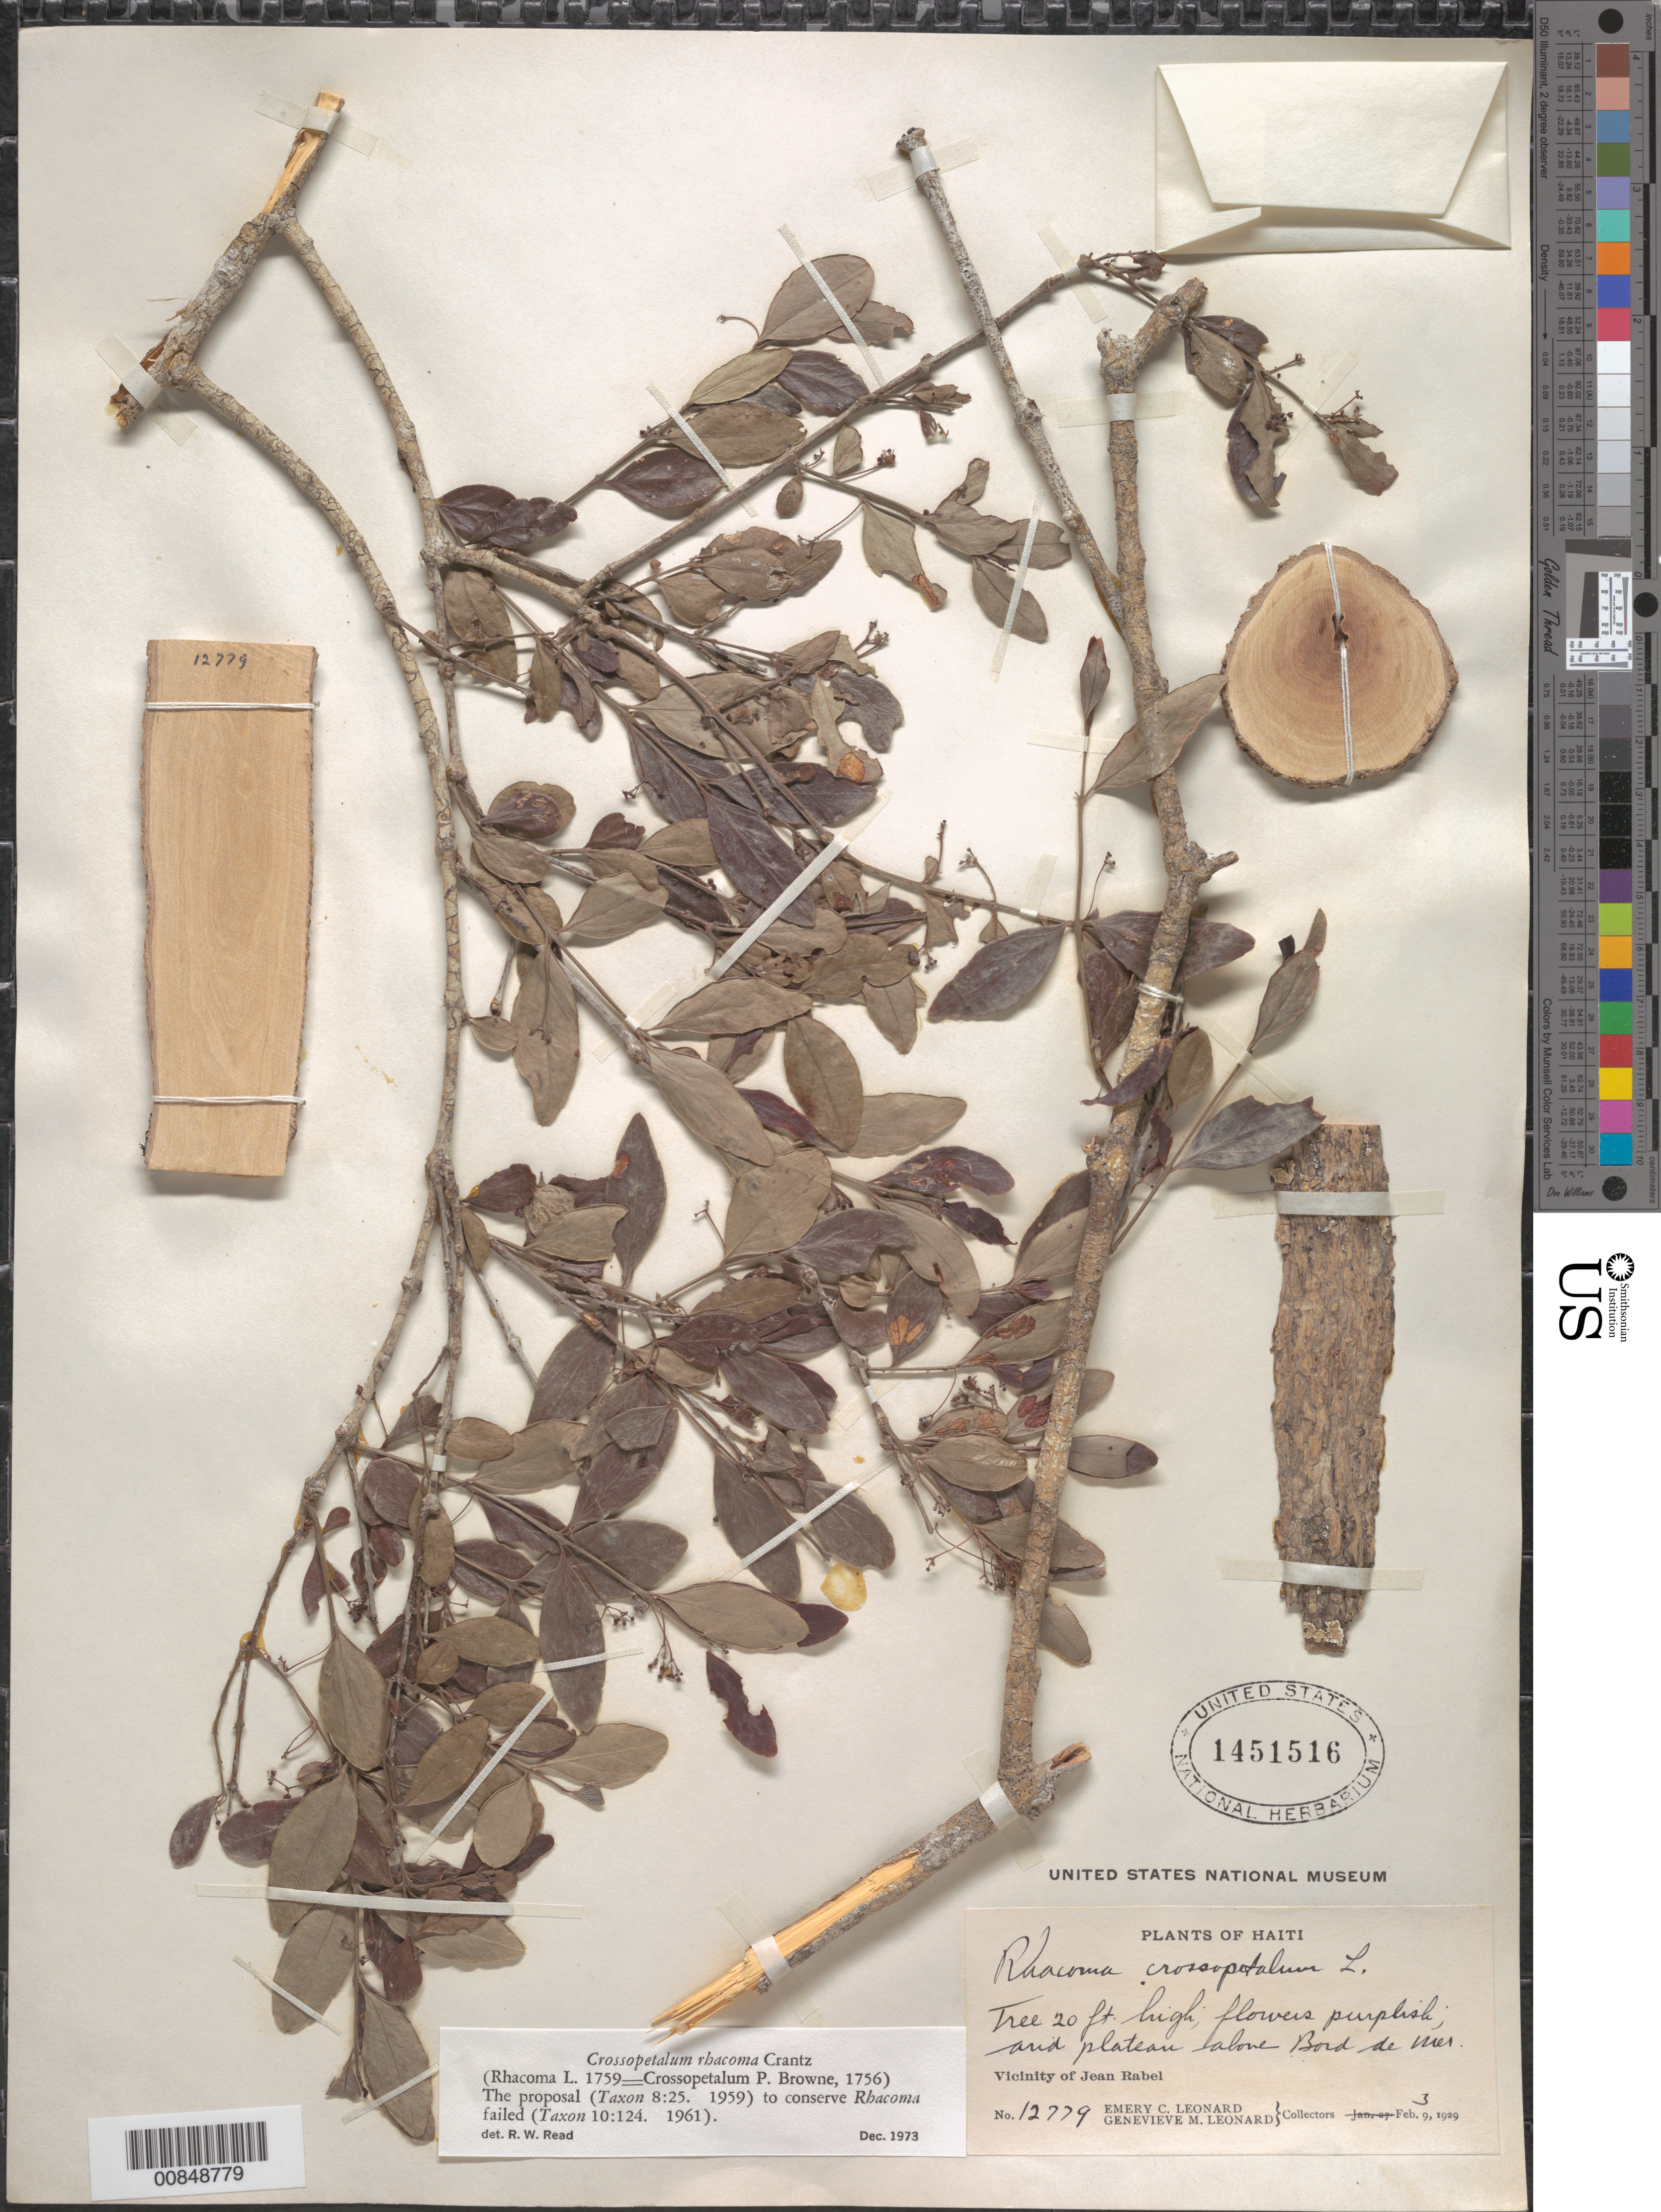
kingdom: Plantae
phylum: Tracheophyta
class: Magnoliopsida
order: Celastrales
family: Celastraceae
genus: Crossopetalum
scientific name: Crossopetalum rhacoma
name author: Crantz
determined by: Read, Robert W., (US), NMNH (UNITED STATES)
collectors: E. C. Leonard & G. M. Leonard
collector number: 12779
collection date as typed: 03 Feb 1929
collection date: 1929-02-03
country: Haiti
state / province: Nord-Ouest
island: Hispaniola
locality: Vicinity of Jean Rabel, above Bord de Mer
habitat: Arid plateau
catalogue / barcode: US 1451516